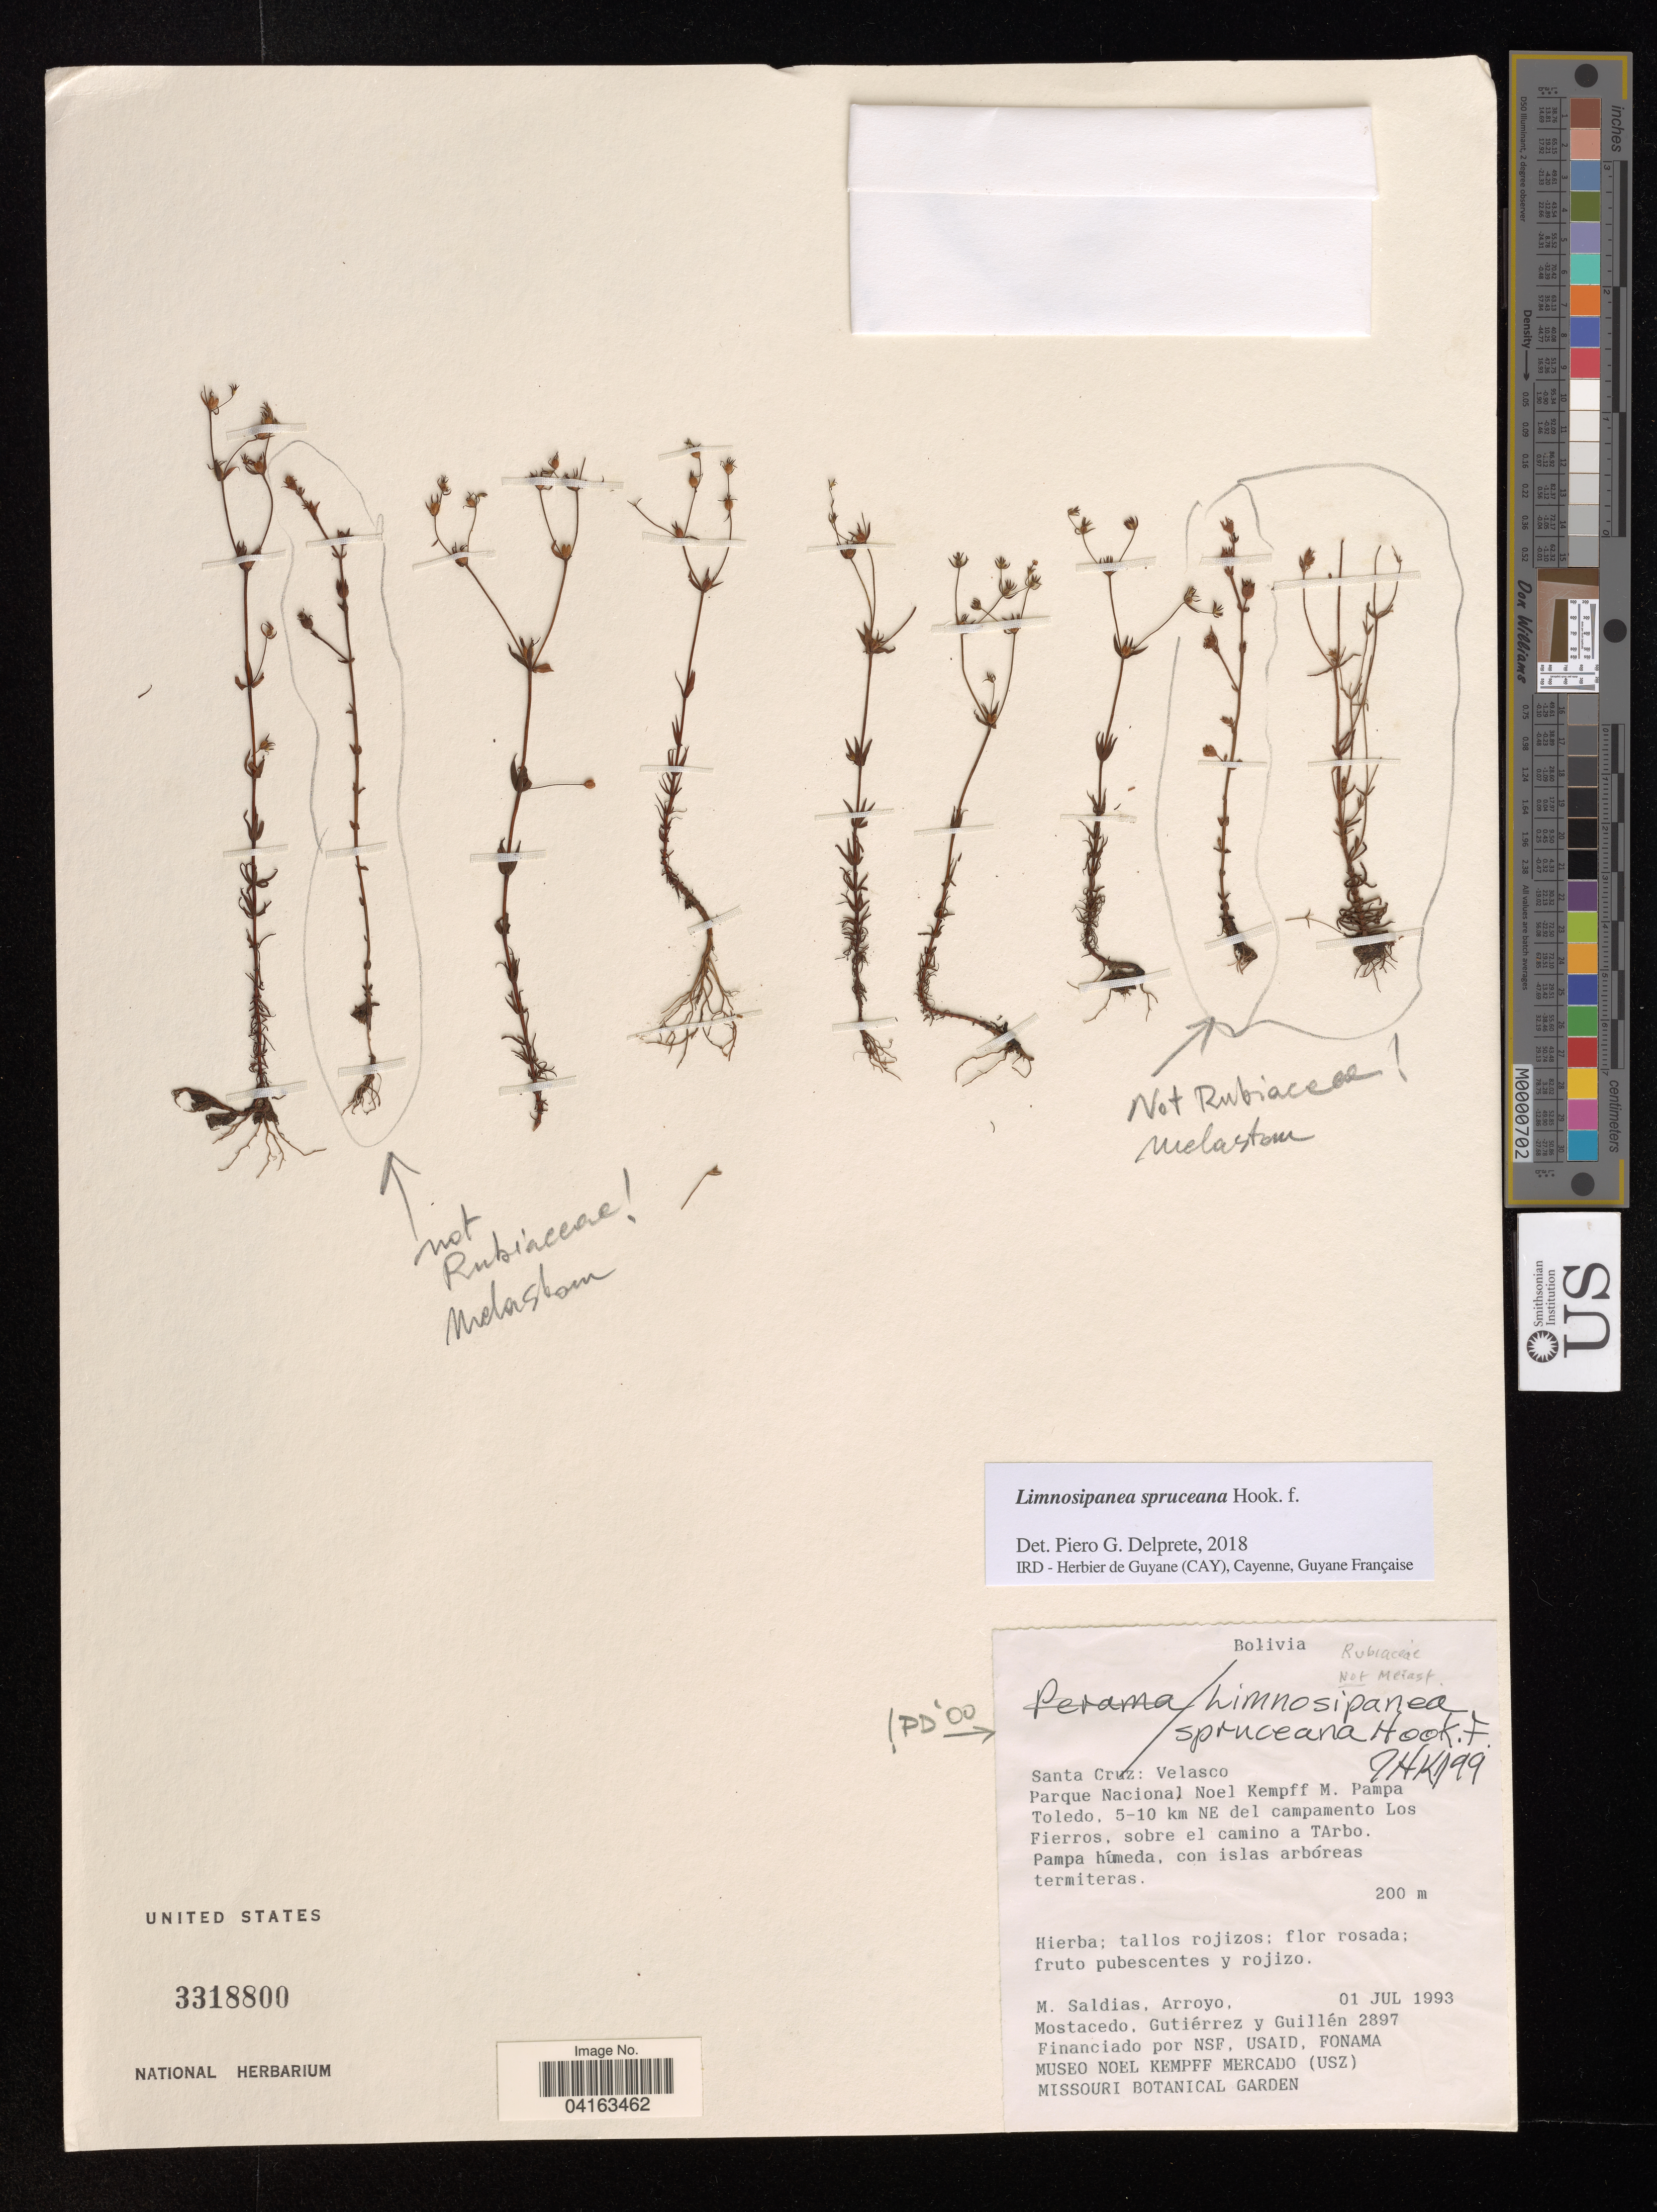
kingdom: Plantae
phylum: Tracheophyta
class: Magnoliopsida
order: Gentianales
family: Rubiaceae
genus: Limnosipanea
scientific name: Limnosipanea spruceana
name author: Hook. f.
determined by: Delprete, P. G., Herb. de Guyane Cay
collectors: M. Saldias, -- Guillen, Arroyo, -- & Mostacedo, --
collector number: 2897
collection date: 1993-07-01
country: Bolivia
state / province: Santa Cruz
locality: Santa Cruz: Velasco. Parque Nacional Noel Kempff M. Cerca al campamento viejo de Los Fierros. 3-5 km N del camino principal entre Los Fierros y Tarbo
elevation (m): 200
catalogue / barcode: US 3318800